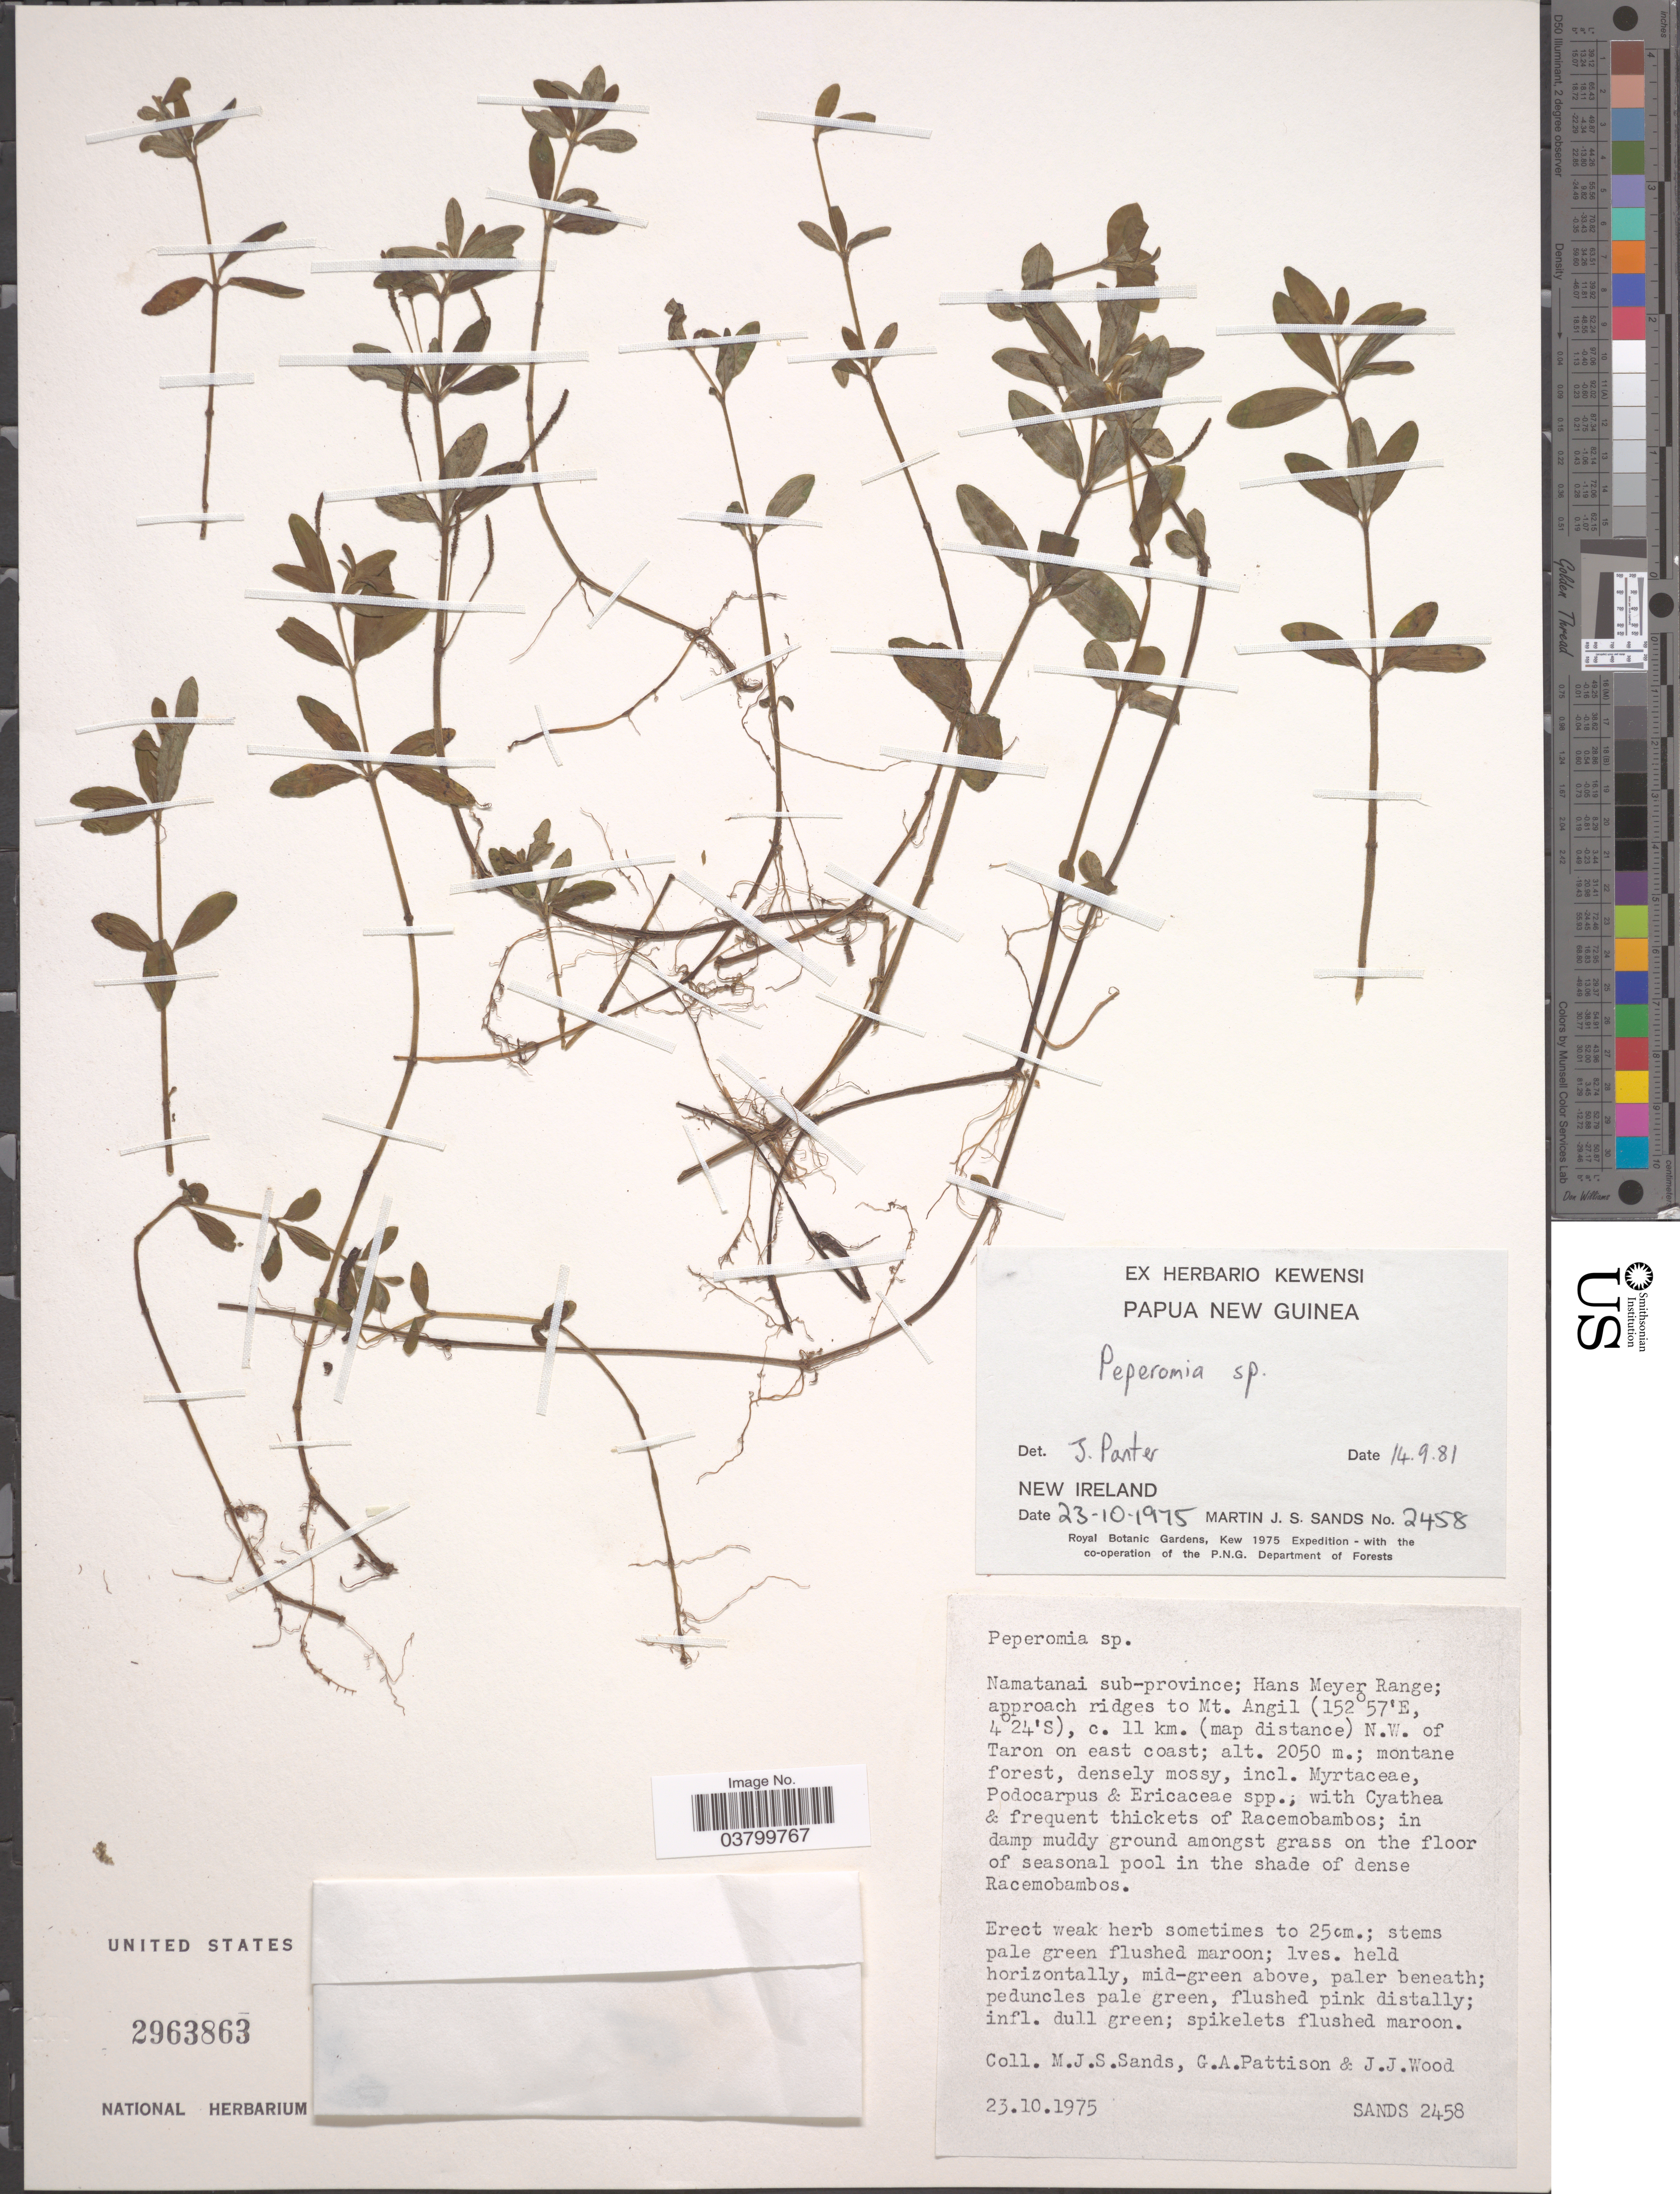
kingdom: Plantae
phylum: Tracheophyta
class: Magnoliopsida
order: Piperales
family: Piperaceae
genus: Peperomia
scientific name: Peperomia sp.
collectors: M. Sands, G. Pattison & J. Wood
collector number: Sands 2458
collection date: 1975-10-23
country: Papua New Guinea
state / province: New Ireland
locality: Namatanai sub-province; Hans Meyer Range; approach ridges to Mt. Angil, c. 11 km. (map distance) N.W. of Taron on east coast.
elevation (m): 2050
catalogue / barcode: US 2963863